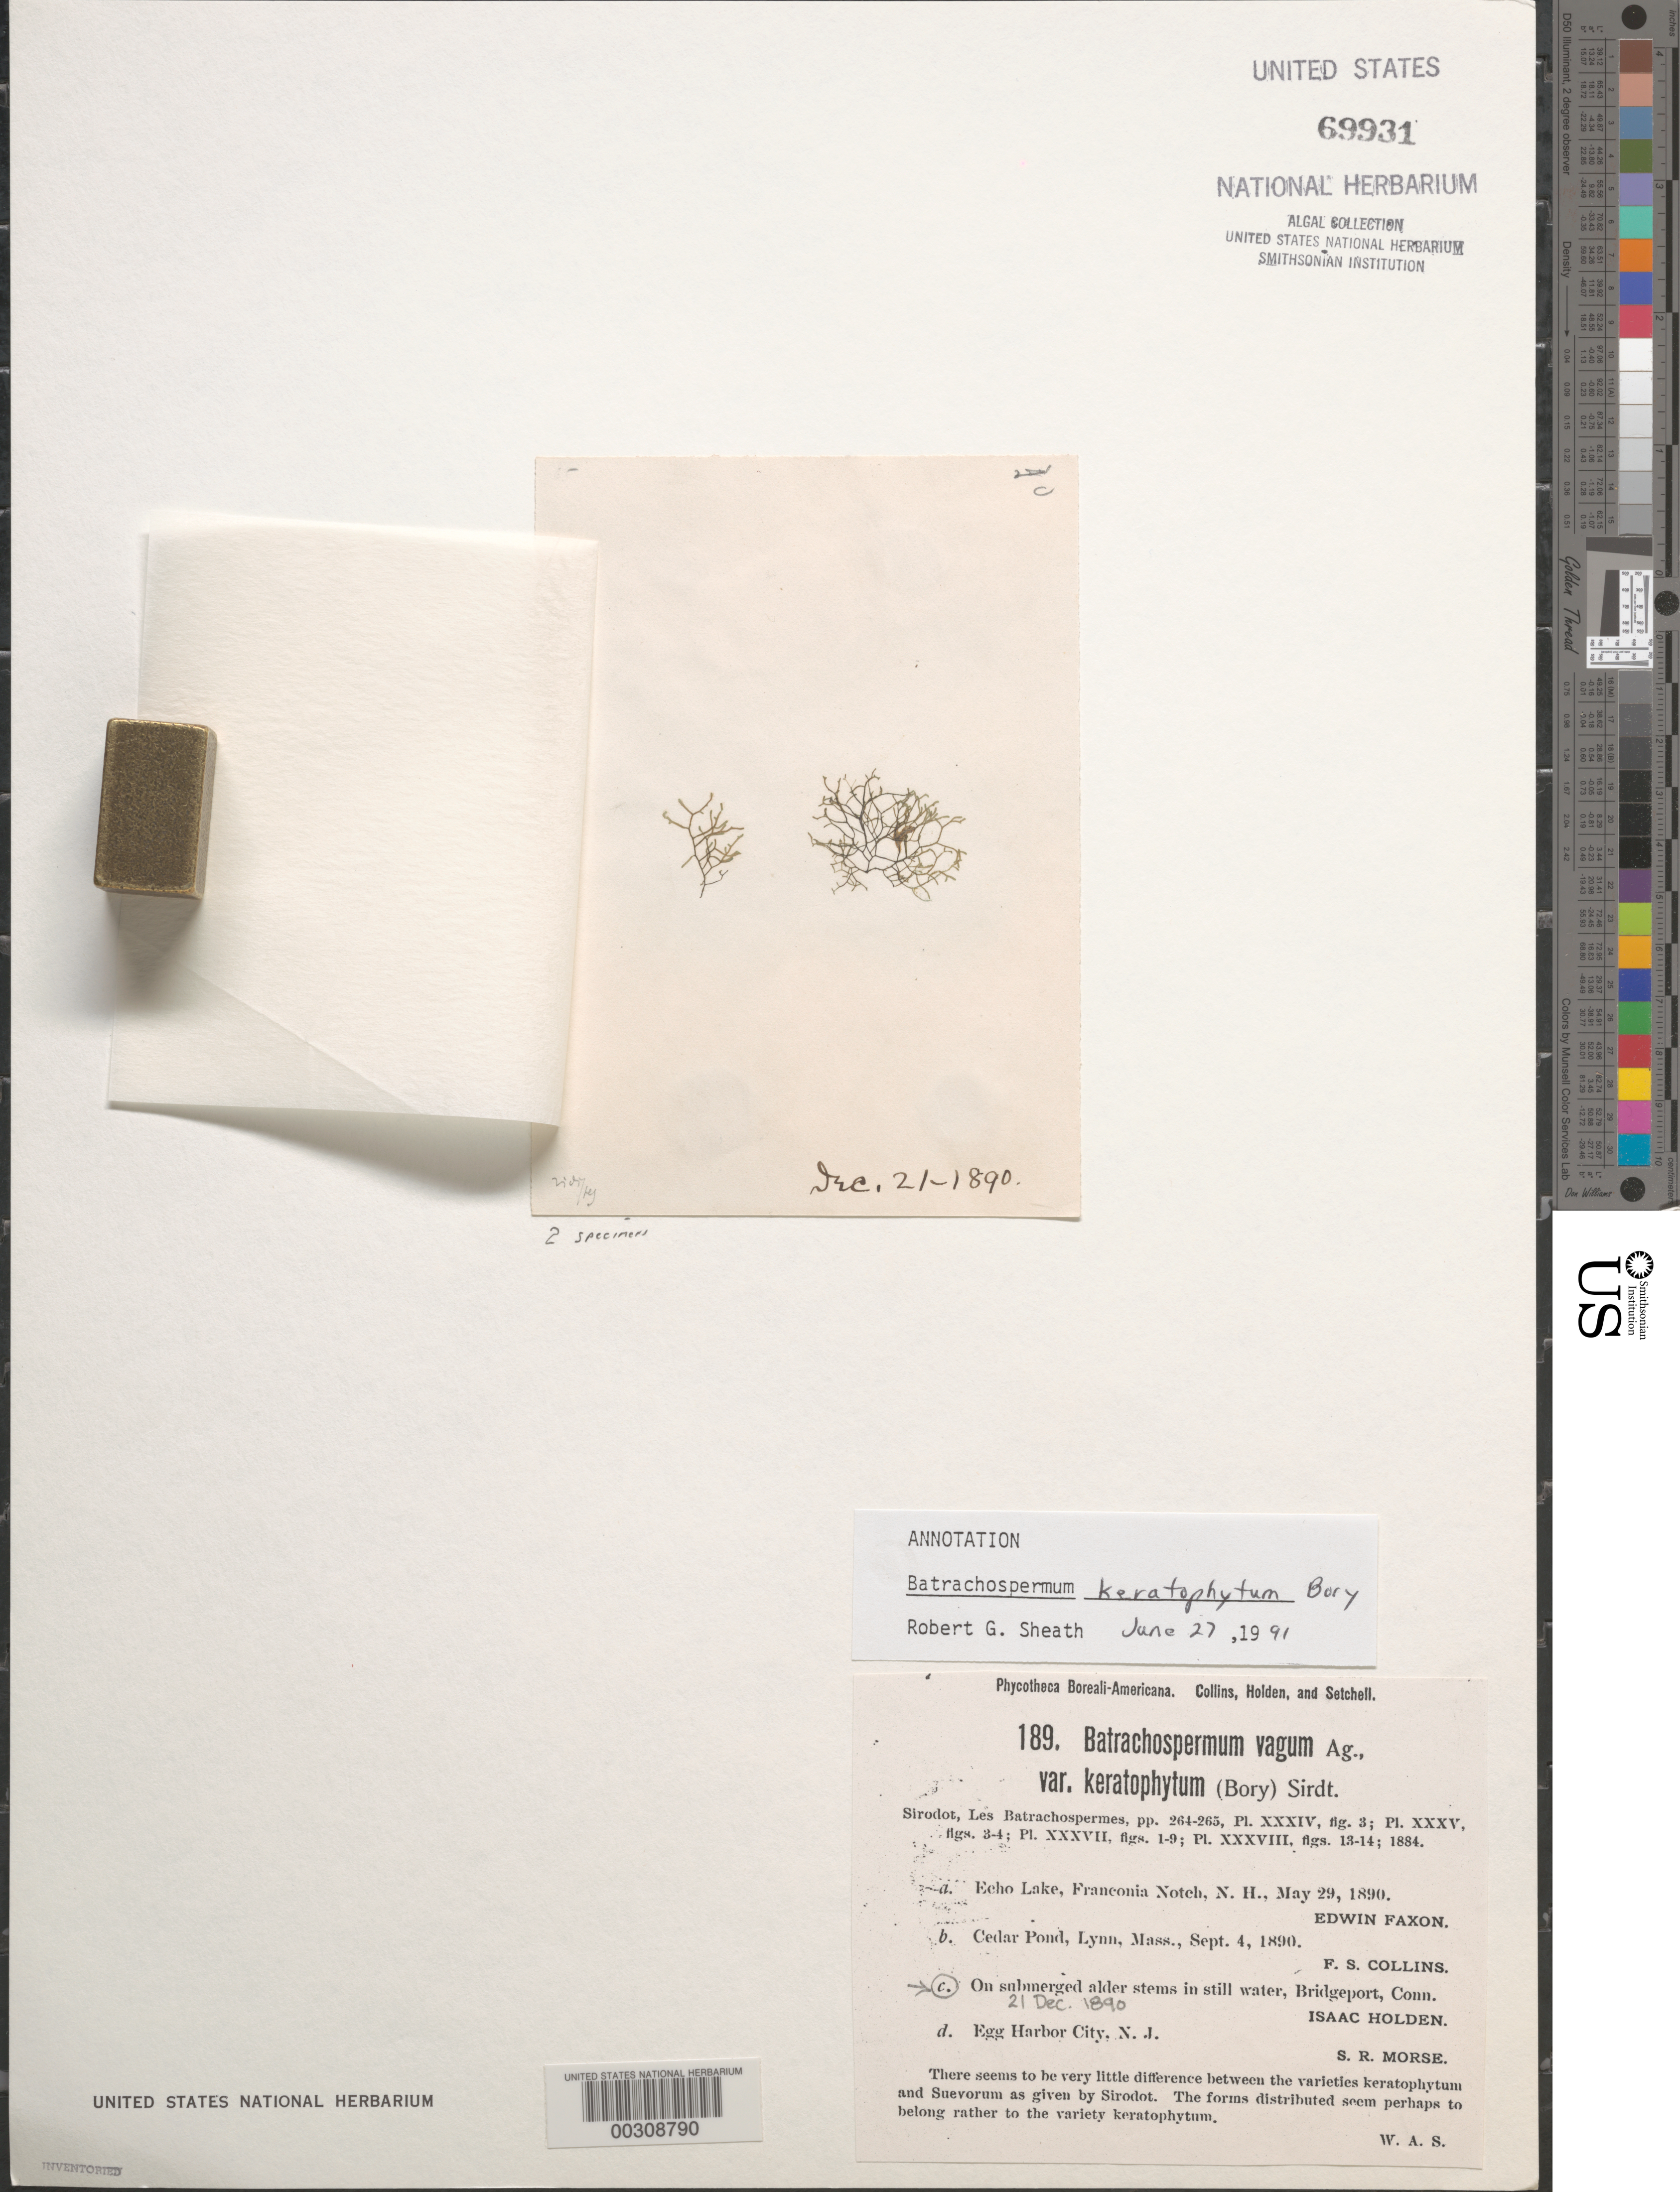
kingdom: Plantae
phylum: Rhodophyta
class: Florideophyceae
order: Batrachospermales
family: Batrachospermaceae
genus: Paludicola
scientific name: Paludicola keratophyta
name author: (Bory) M.L. Vis & Necchi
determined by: Algae name updating Project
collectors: I. Holden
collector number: PB-A 189c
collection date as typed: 21 Dec 1890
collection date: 1890-12-21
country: United States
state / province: Connecticut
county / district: Fairfield County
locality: Bridgeport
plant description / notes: Collins, Holden & Setchell, Phycotheca Boreali-Americana, as Batrachospermum vagum v. keratophytum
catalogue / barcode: US 69931